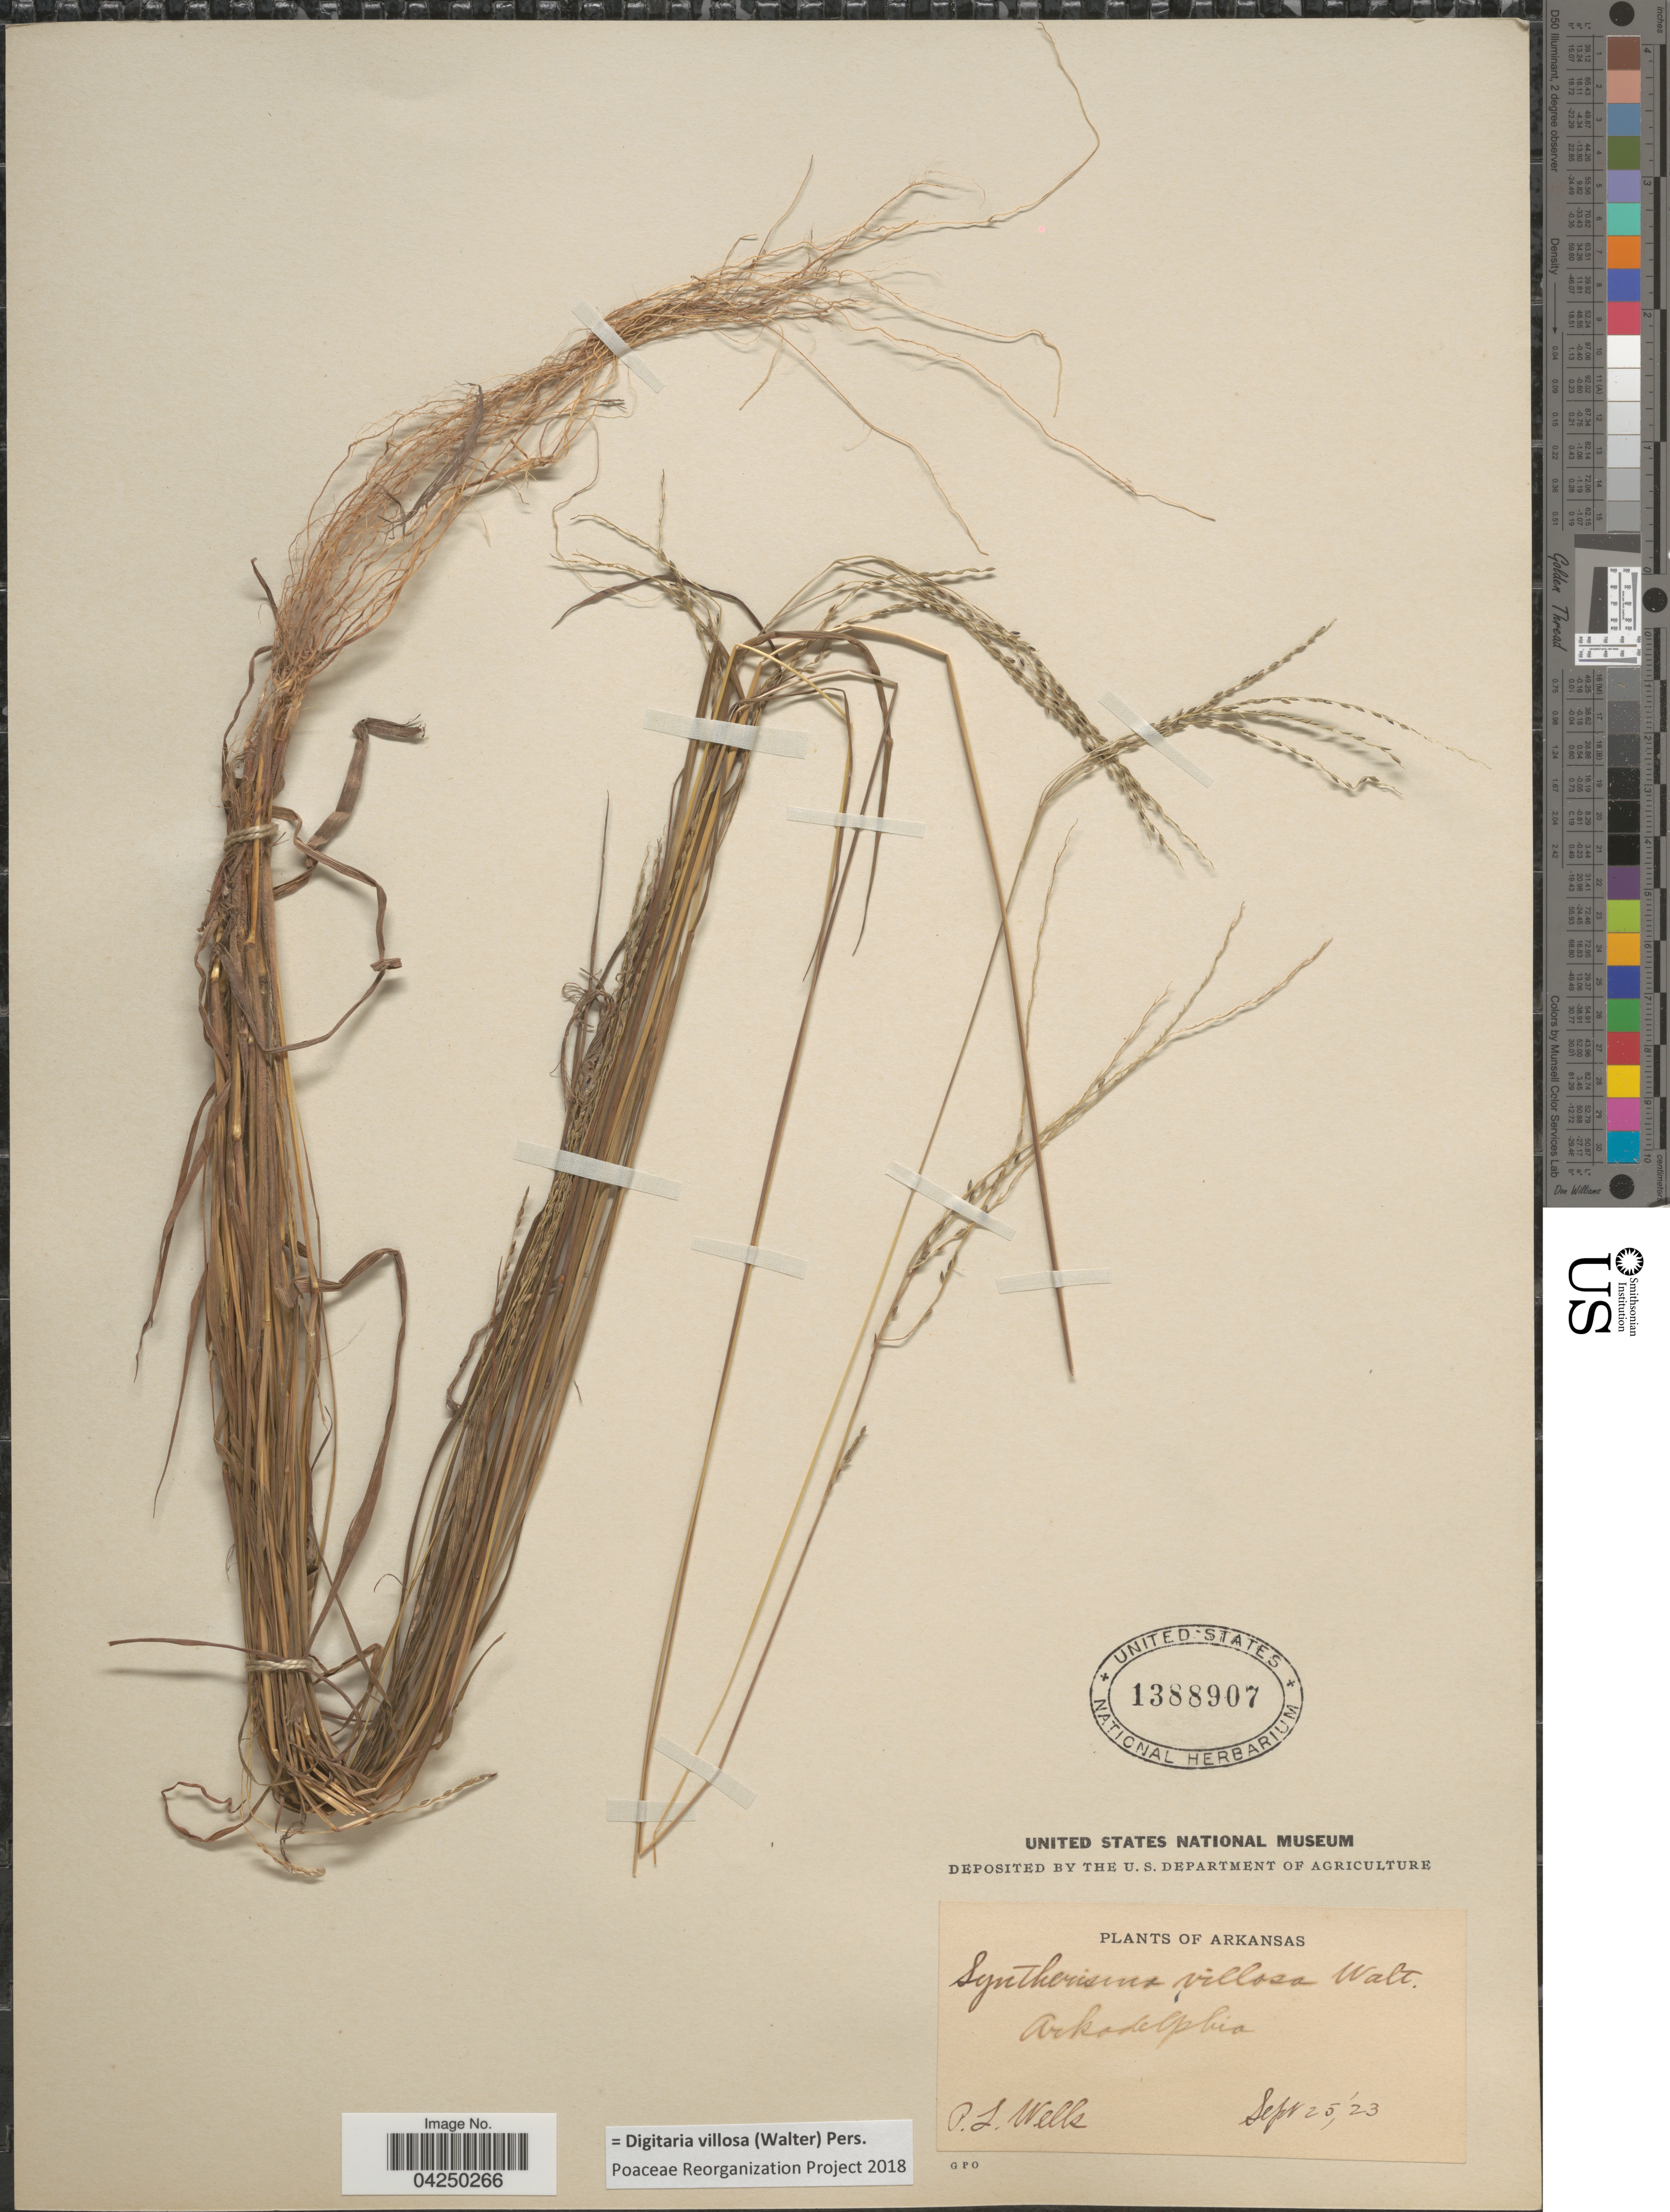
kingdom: Plantae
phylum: Tracheophyta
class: Liliopsida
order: Poales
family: Poaceae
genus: Digitaria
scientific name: Digitaria villosa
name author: (Walter) Pers.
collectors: P. Wells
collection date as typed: Transcribed d/m/y: 25/9/23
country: United States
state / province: Arkansas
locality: Arkadelphia.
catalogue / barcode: US 1388907